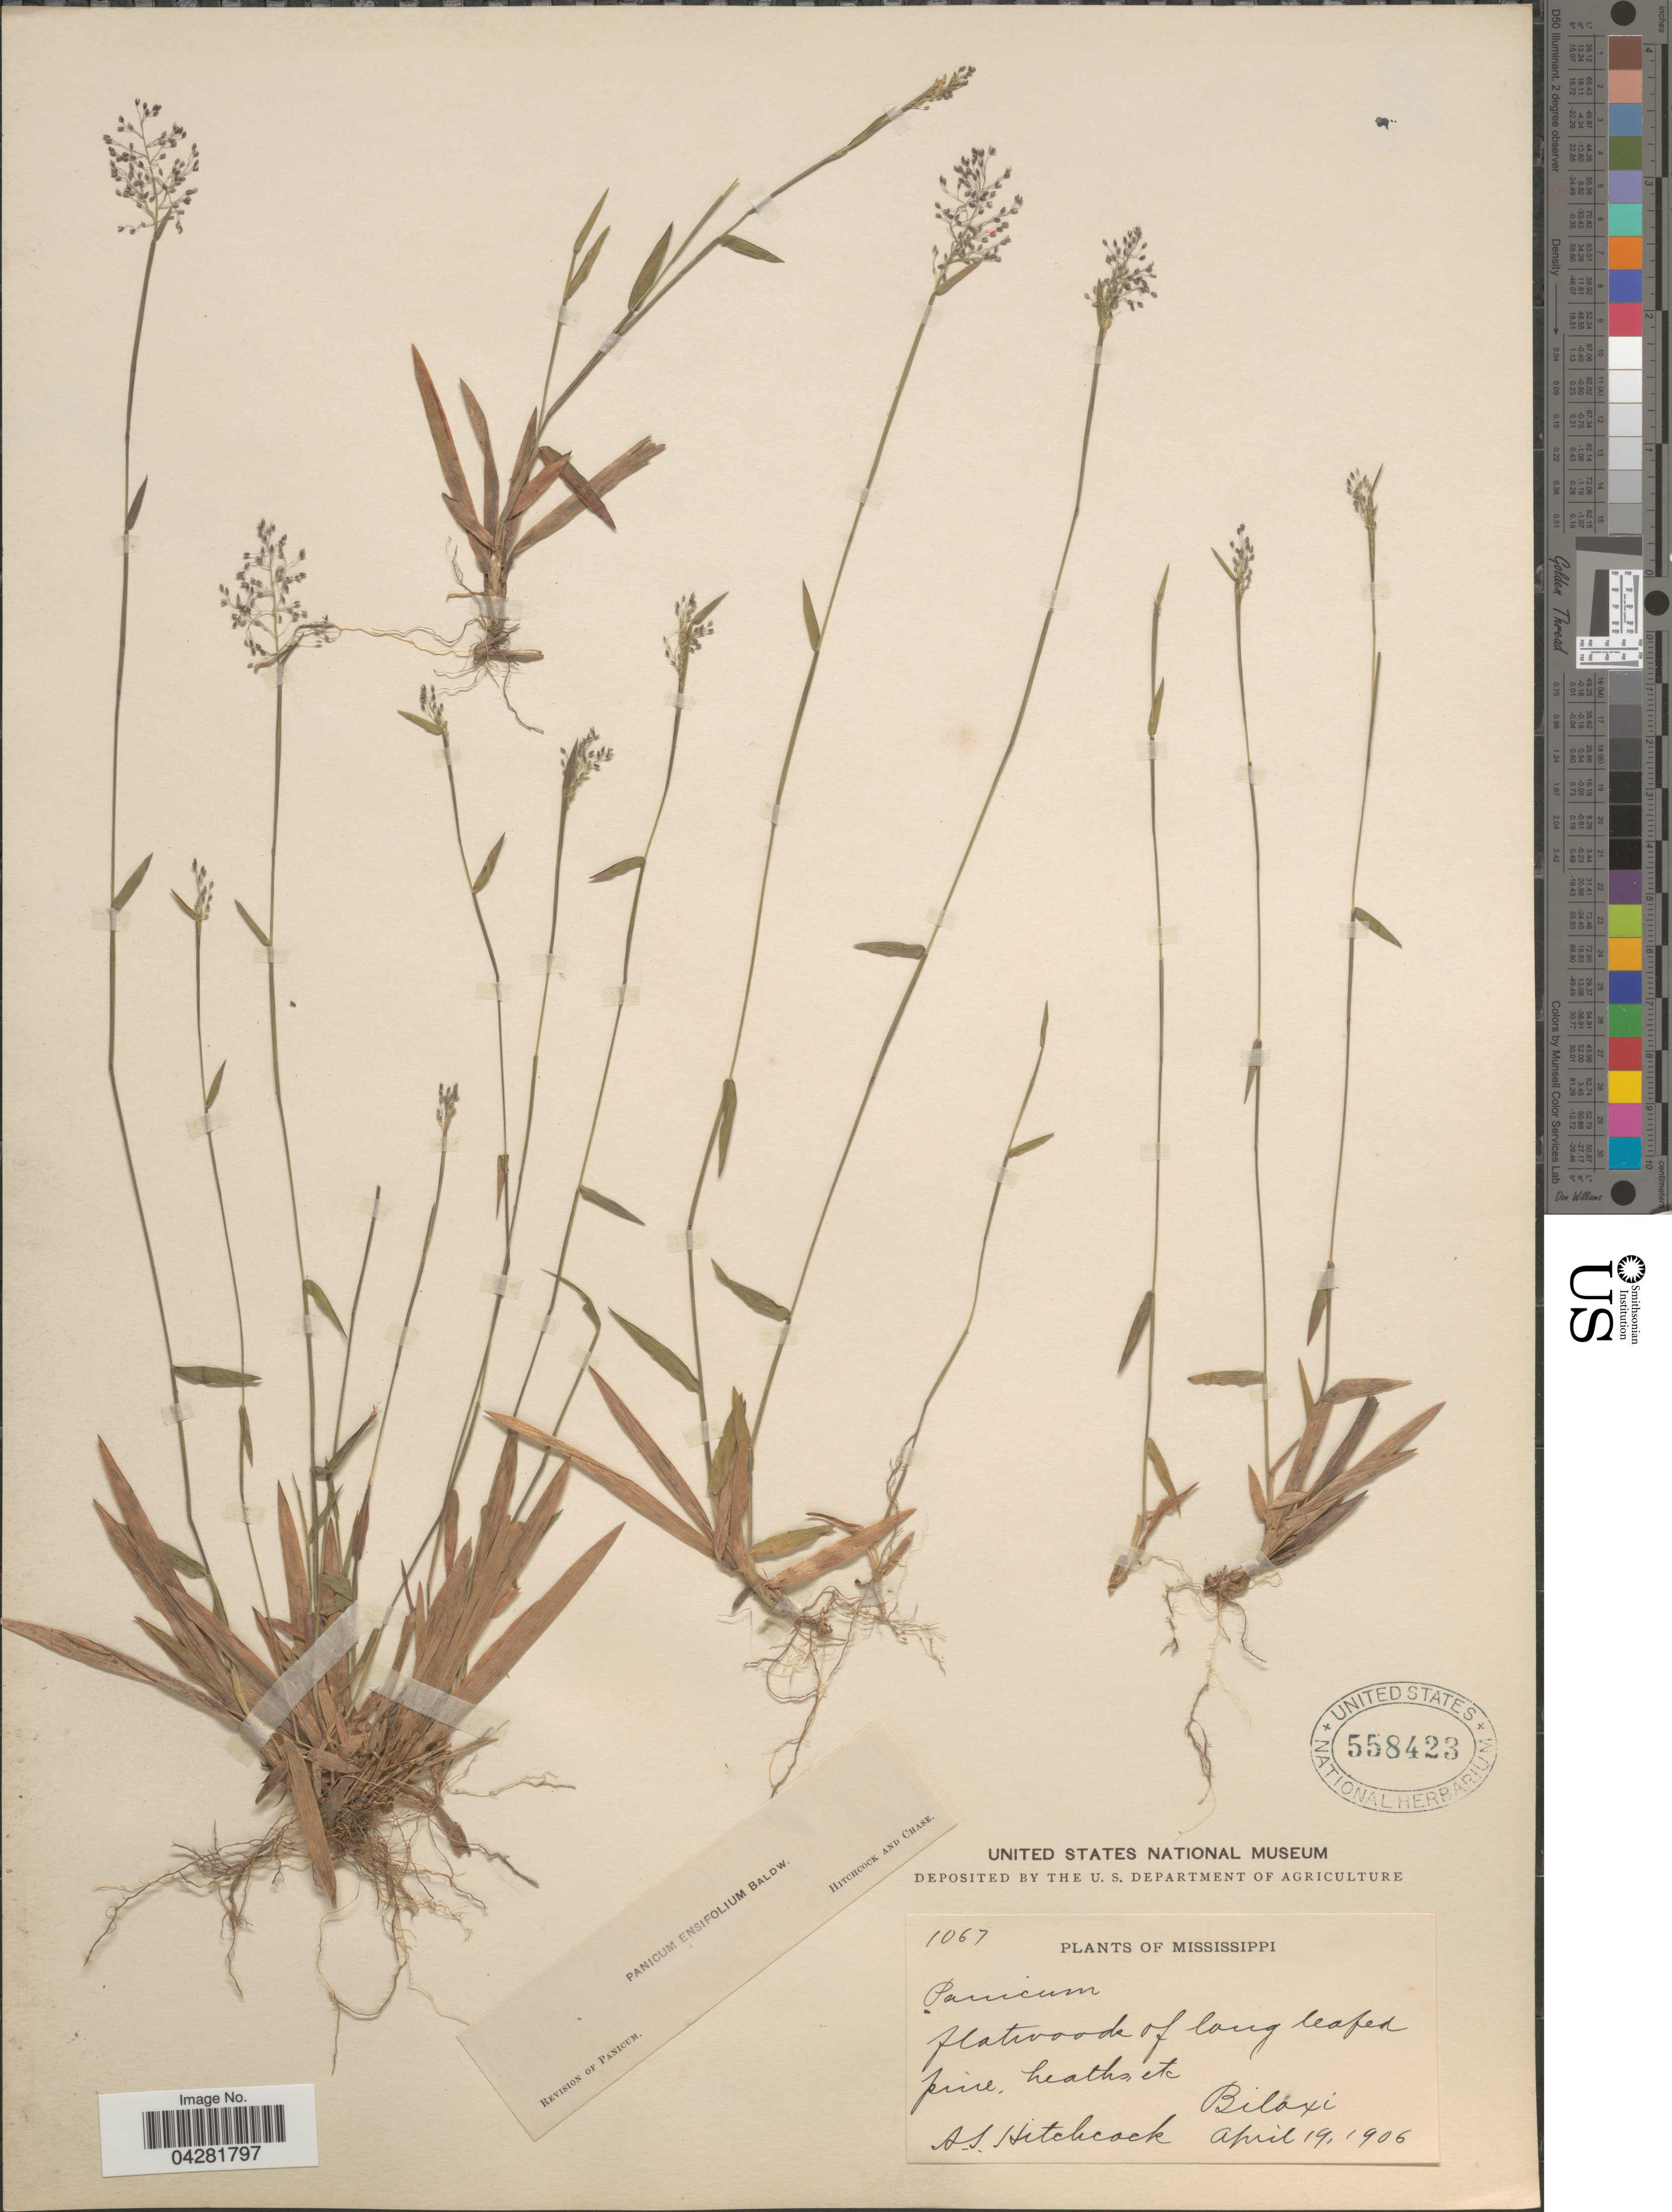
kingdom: Plantae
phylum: Tracheophyta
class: Liliopsida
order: Poales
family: Poaceae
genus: Dichanthelium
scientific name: Dichanthelium ensifolium var. ensifolium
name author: (Baldwin ex Elliot) Gould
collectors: A. S. Hitchcock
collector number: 1067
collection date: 1906-04-19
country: United States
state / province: Mississippi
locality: Biloxi.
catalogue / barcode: US 558423